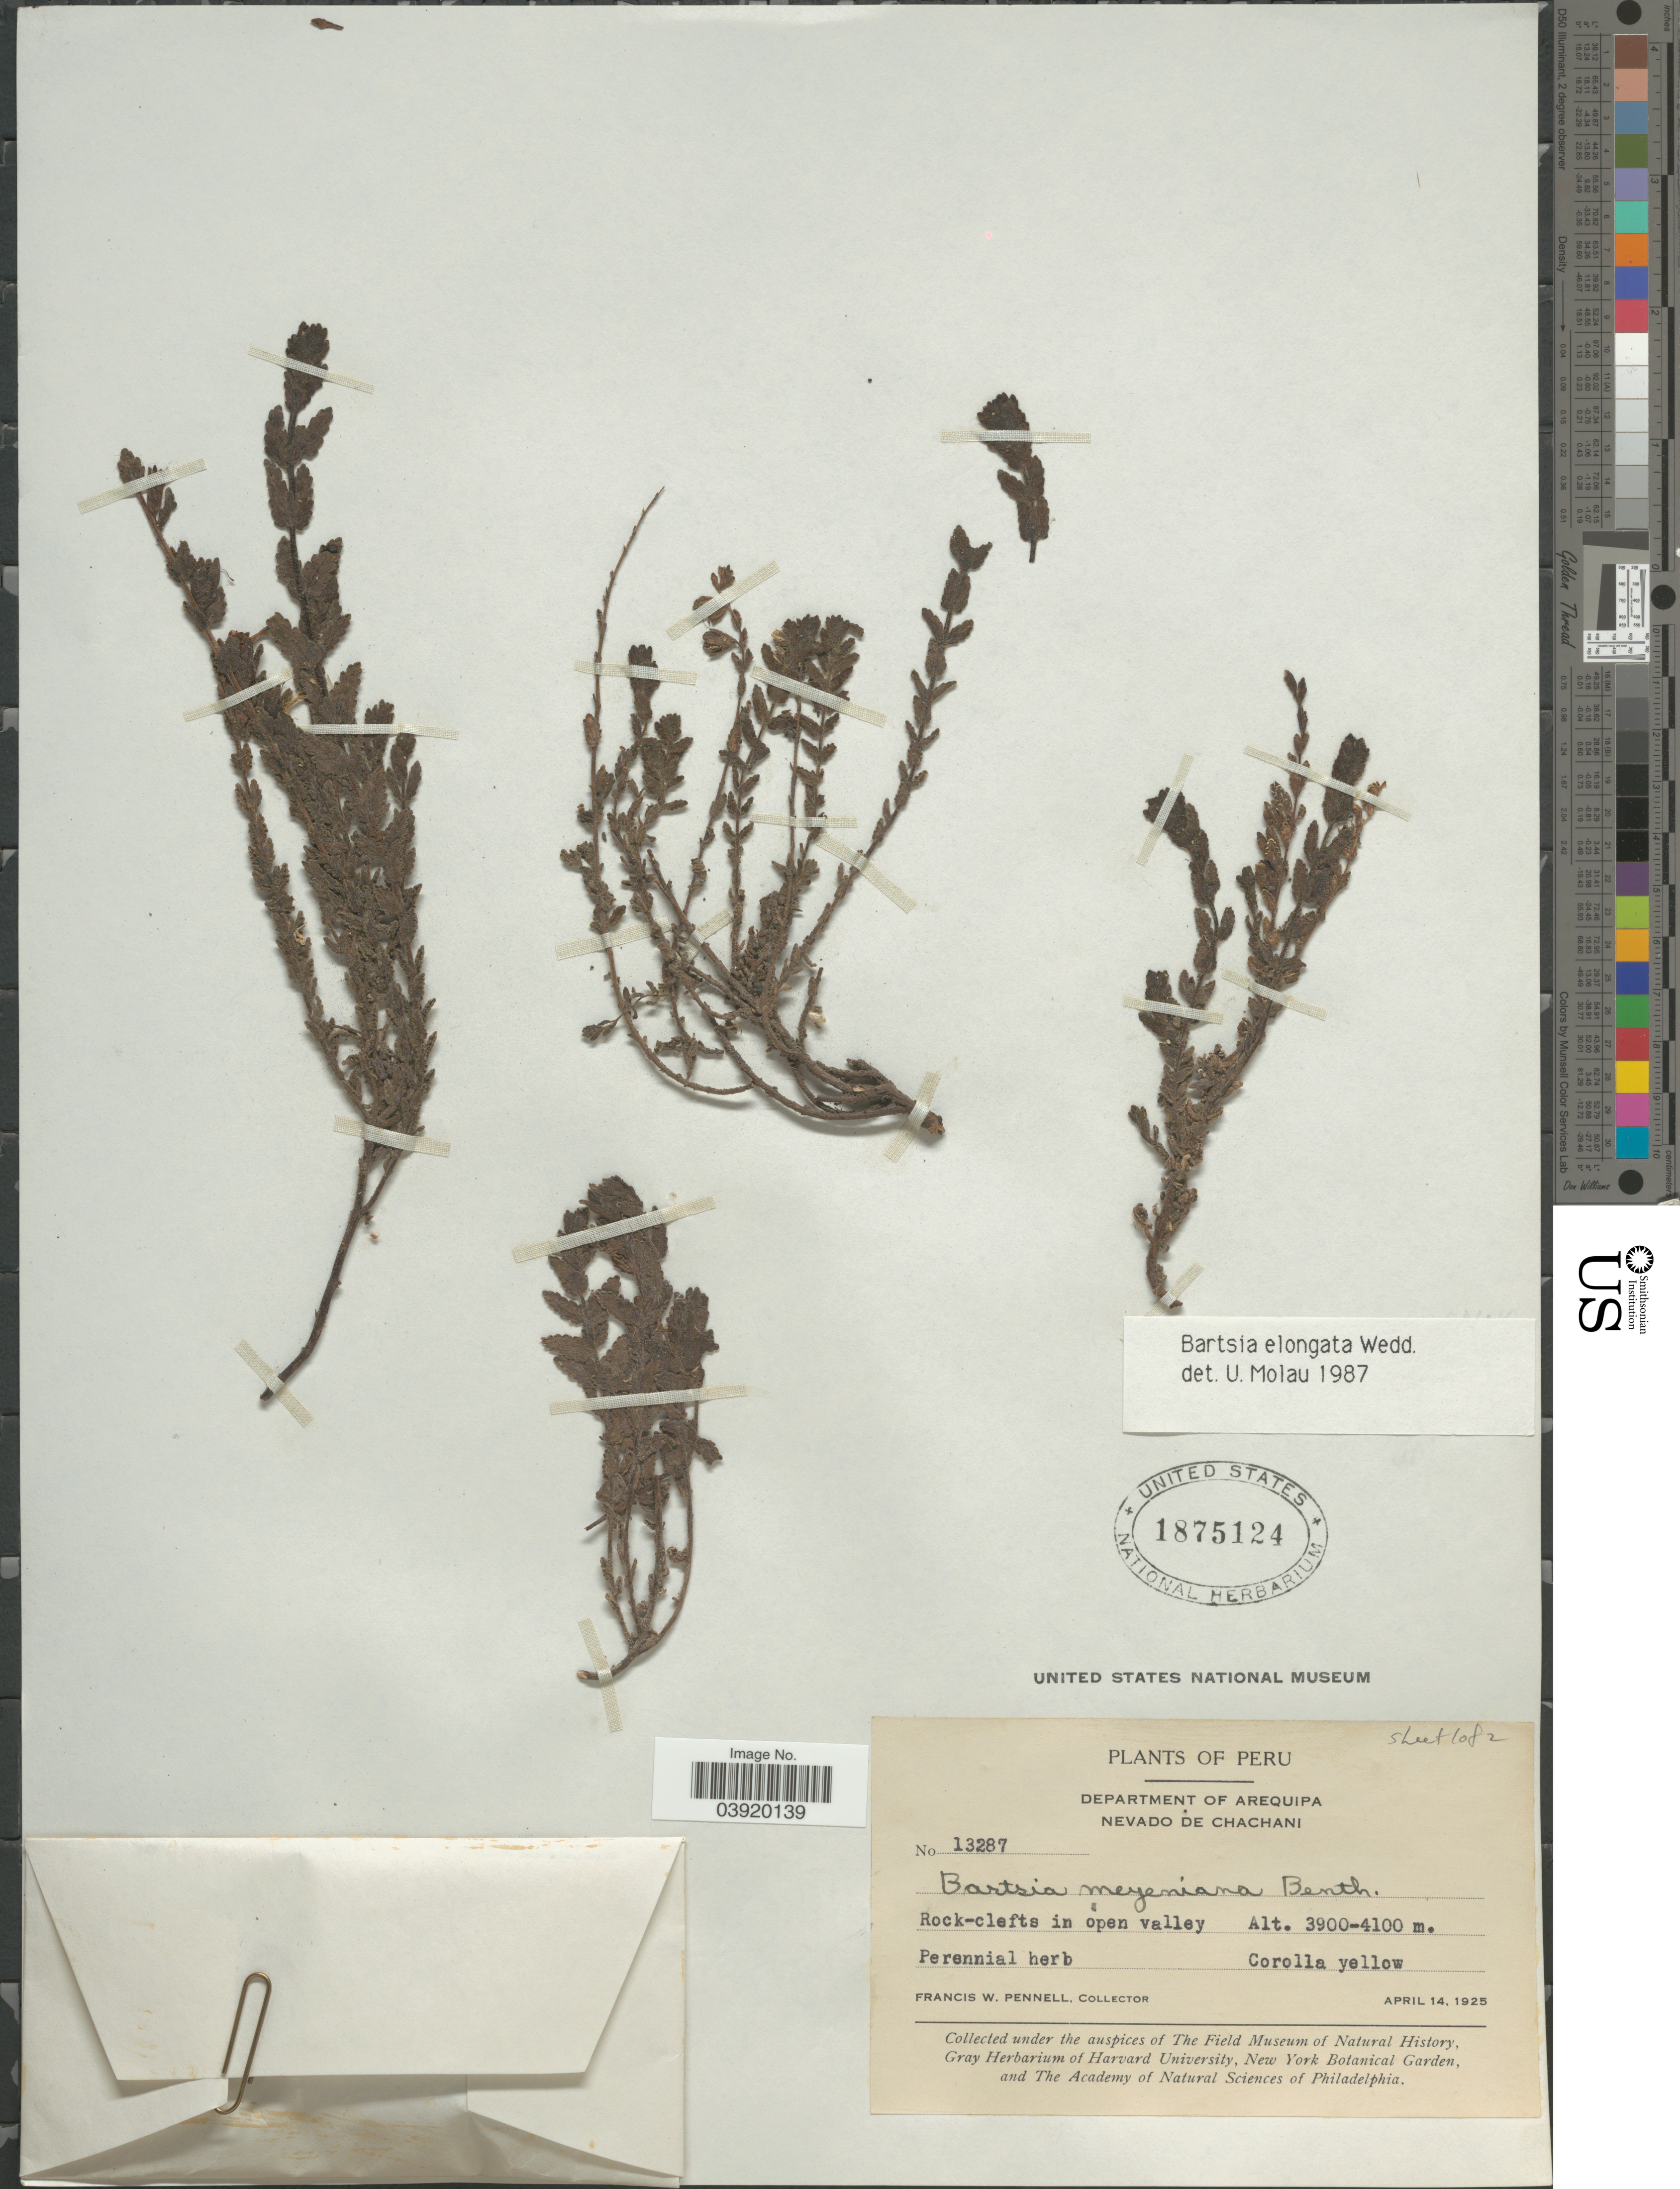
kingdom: Plantae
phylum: Tracheophyta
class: Magnoliopsida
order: Lamiales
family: Orobanchaceae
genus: Bartsia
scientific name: Bartsia elongata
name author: Wedd.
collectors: F. W. Pennell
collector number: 13287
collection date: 1925-04-14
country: Peru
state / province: Arequipa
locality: Department of Arequipa. Nevado de Chachani.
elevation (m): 3900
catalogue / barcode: US 1875124